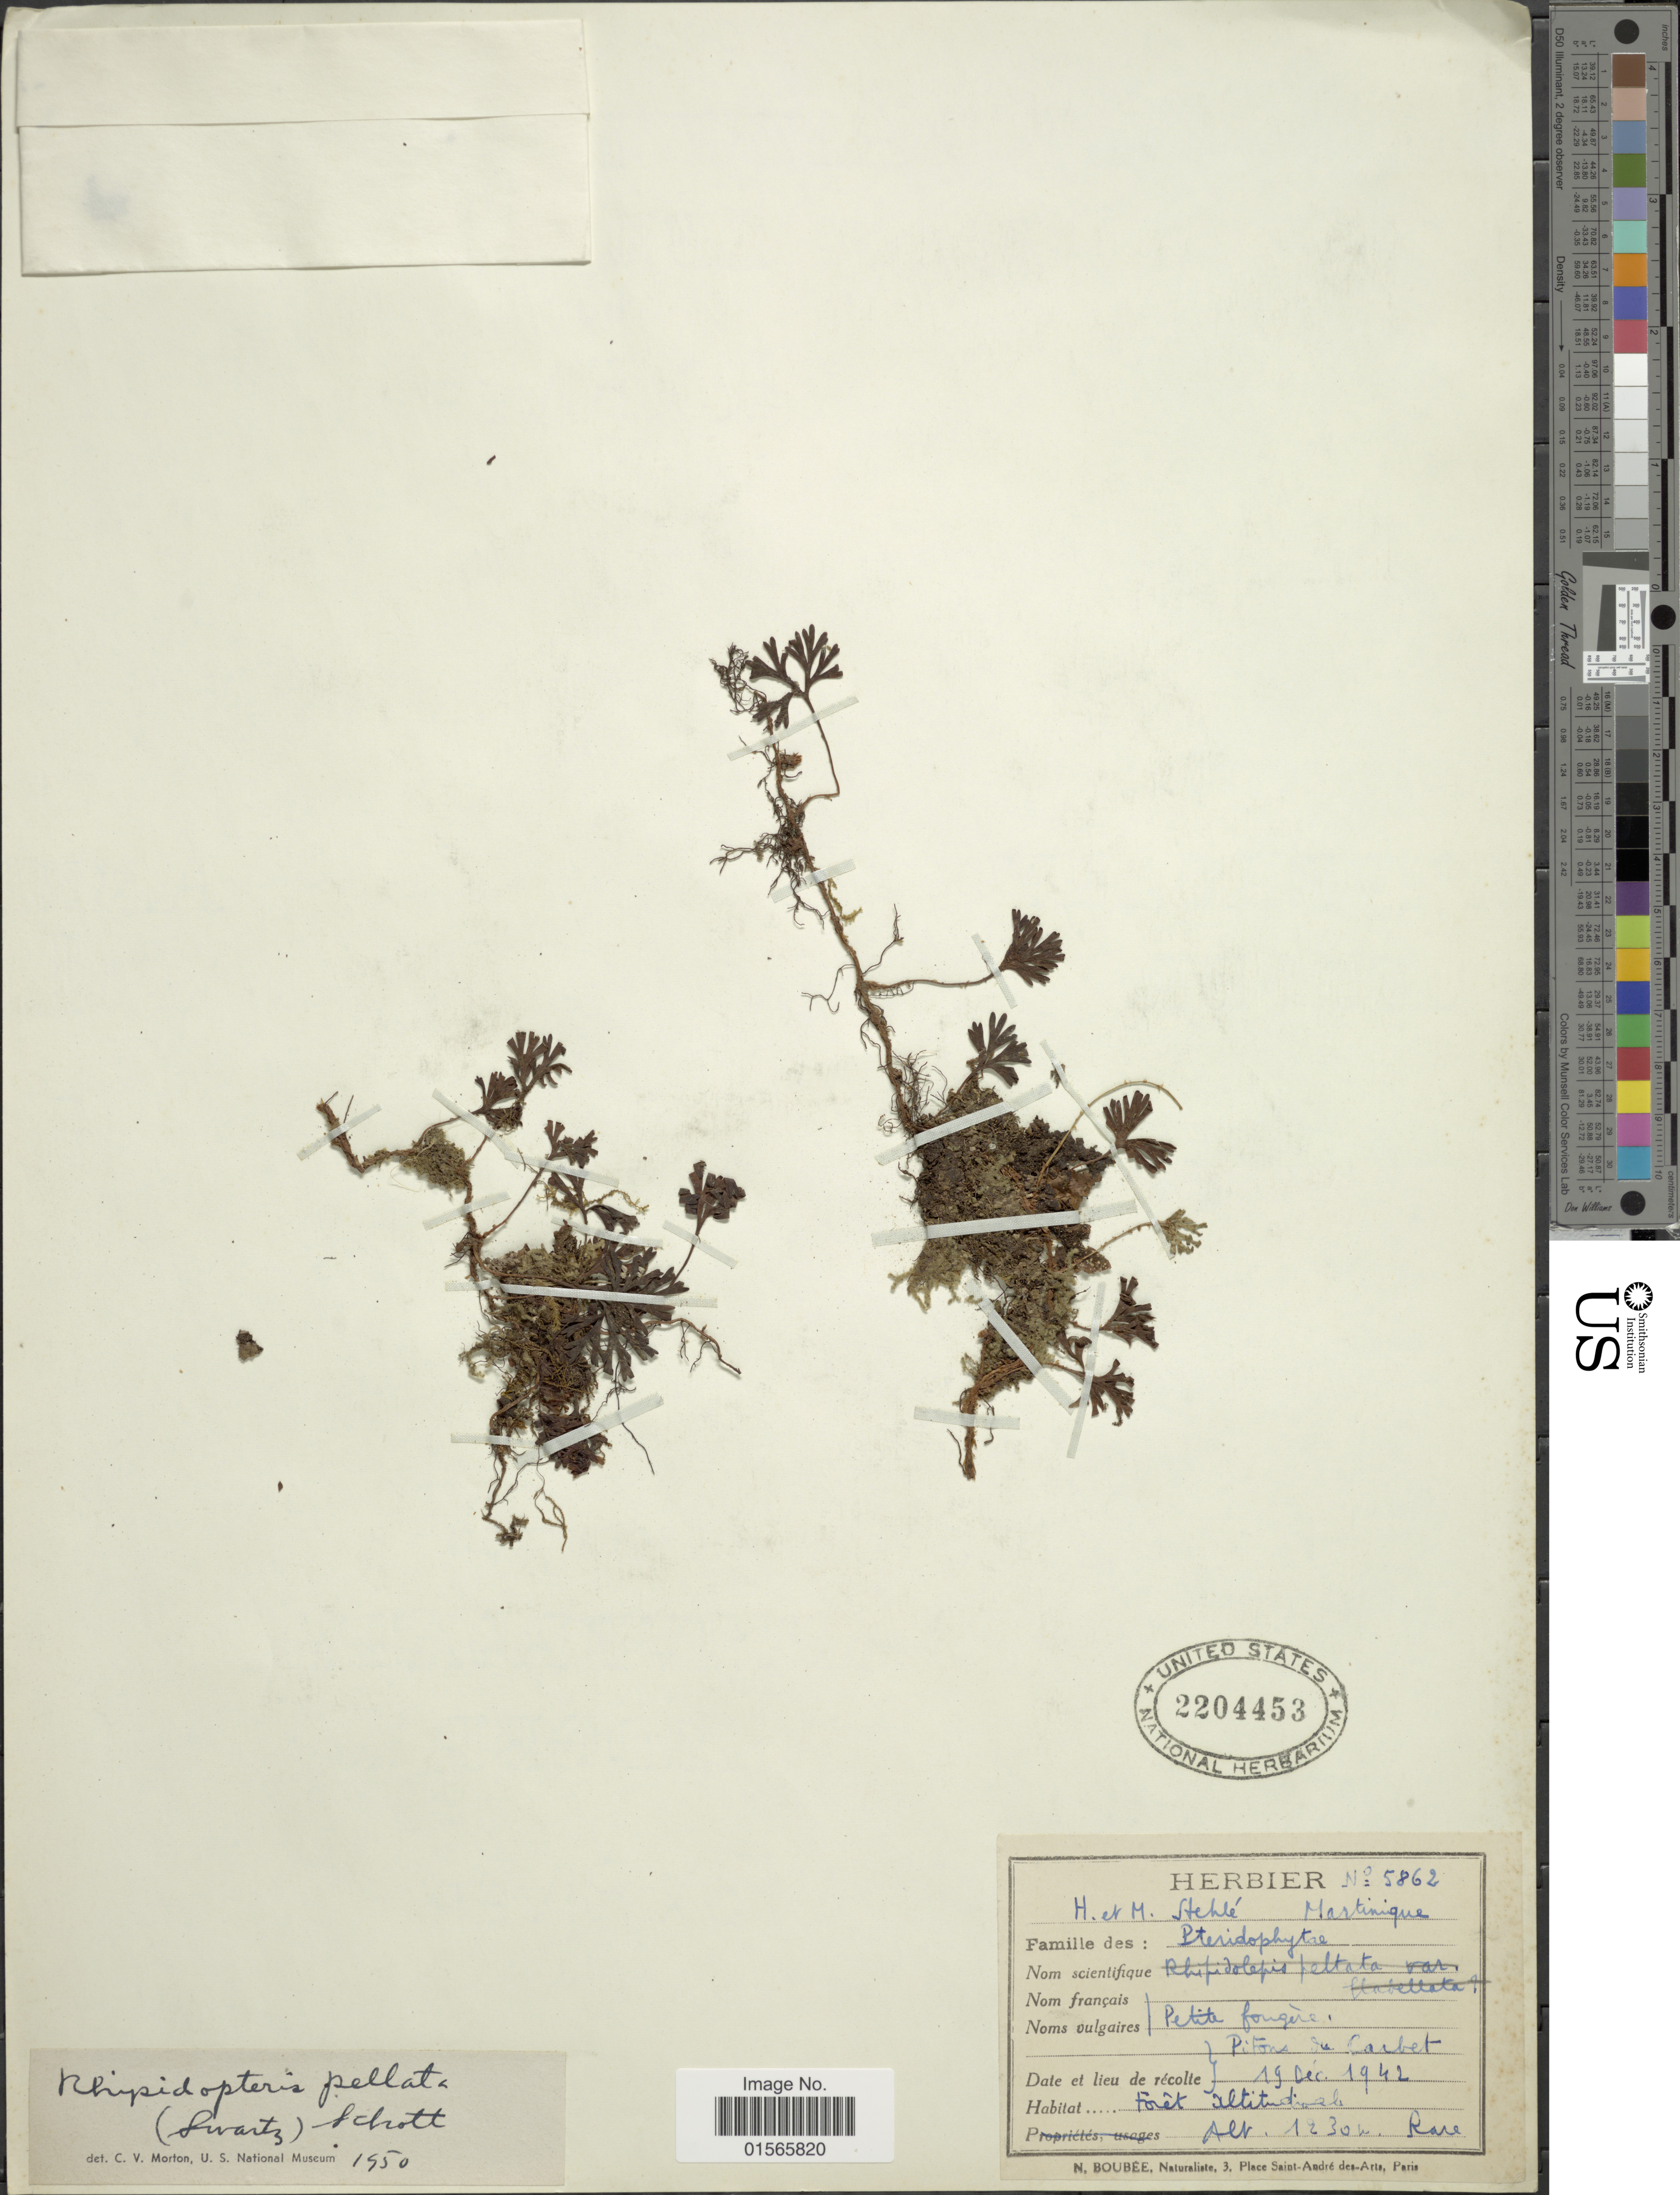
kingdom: Plantae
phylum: Tracheophyta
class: Polypodiopsida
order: Polypodiales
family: Dryopteridaceae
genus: Elaphoglossum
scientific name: Elaphoglossum peltatum f. peltatum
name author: (Sw.) Urb.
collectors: H. Stehlé & M. Stehlé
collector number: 5862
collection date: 1942-12-19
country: Martinique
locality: Pitons du Carbet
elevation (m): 1230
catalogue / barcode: US 2204453